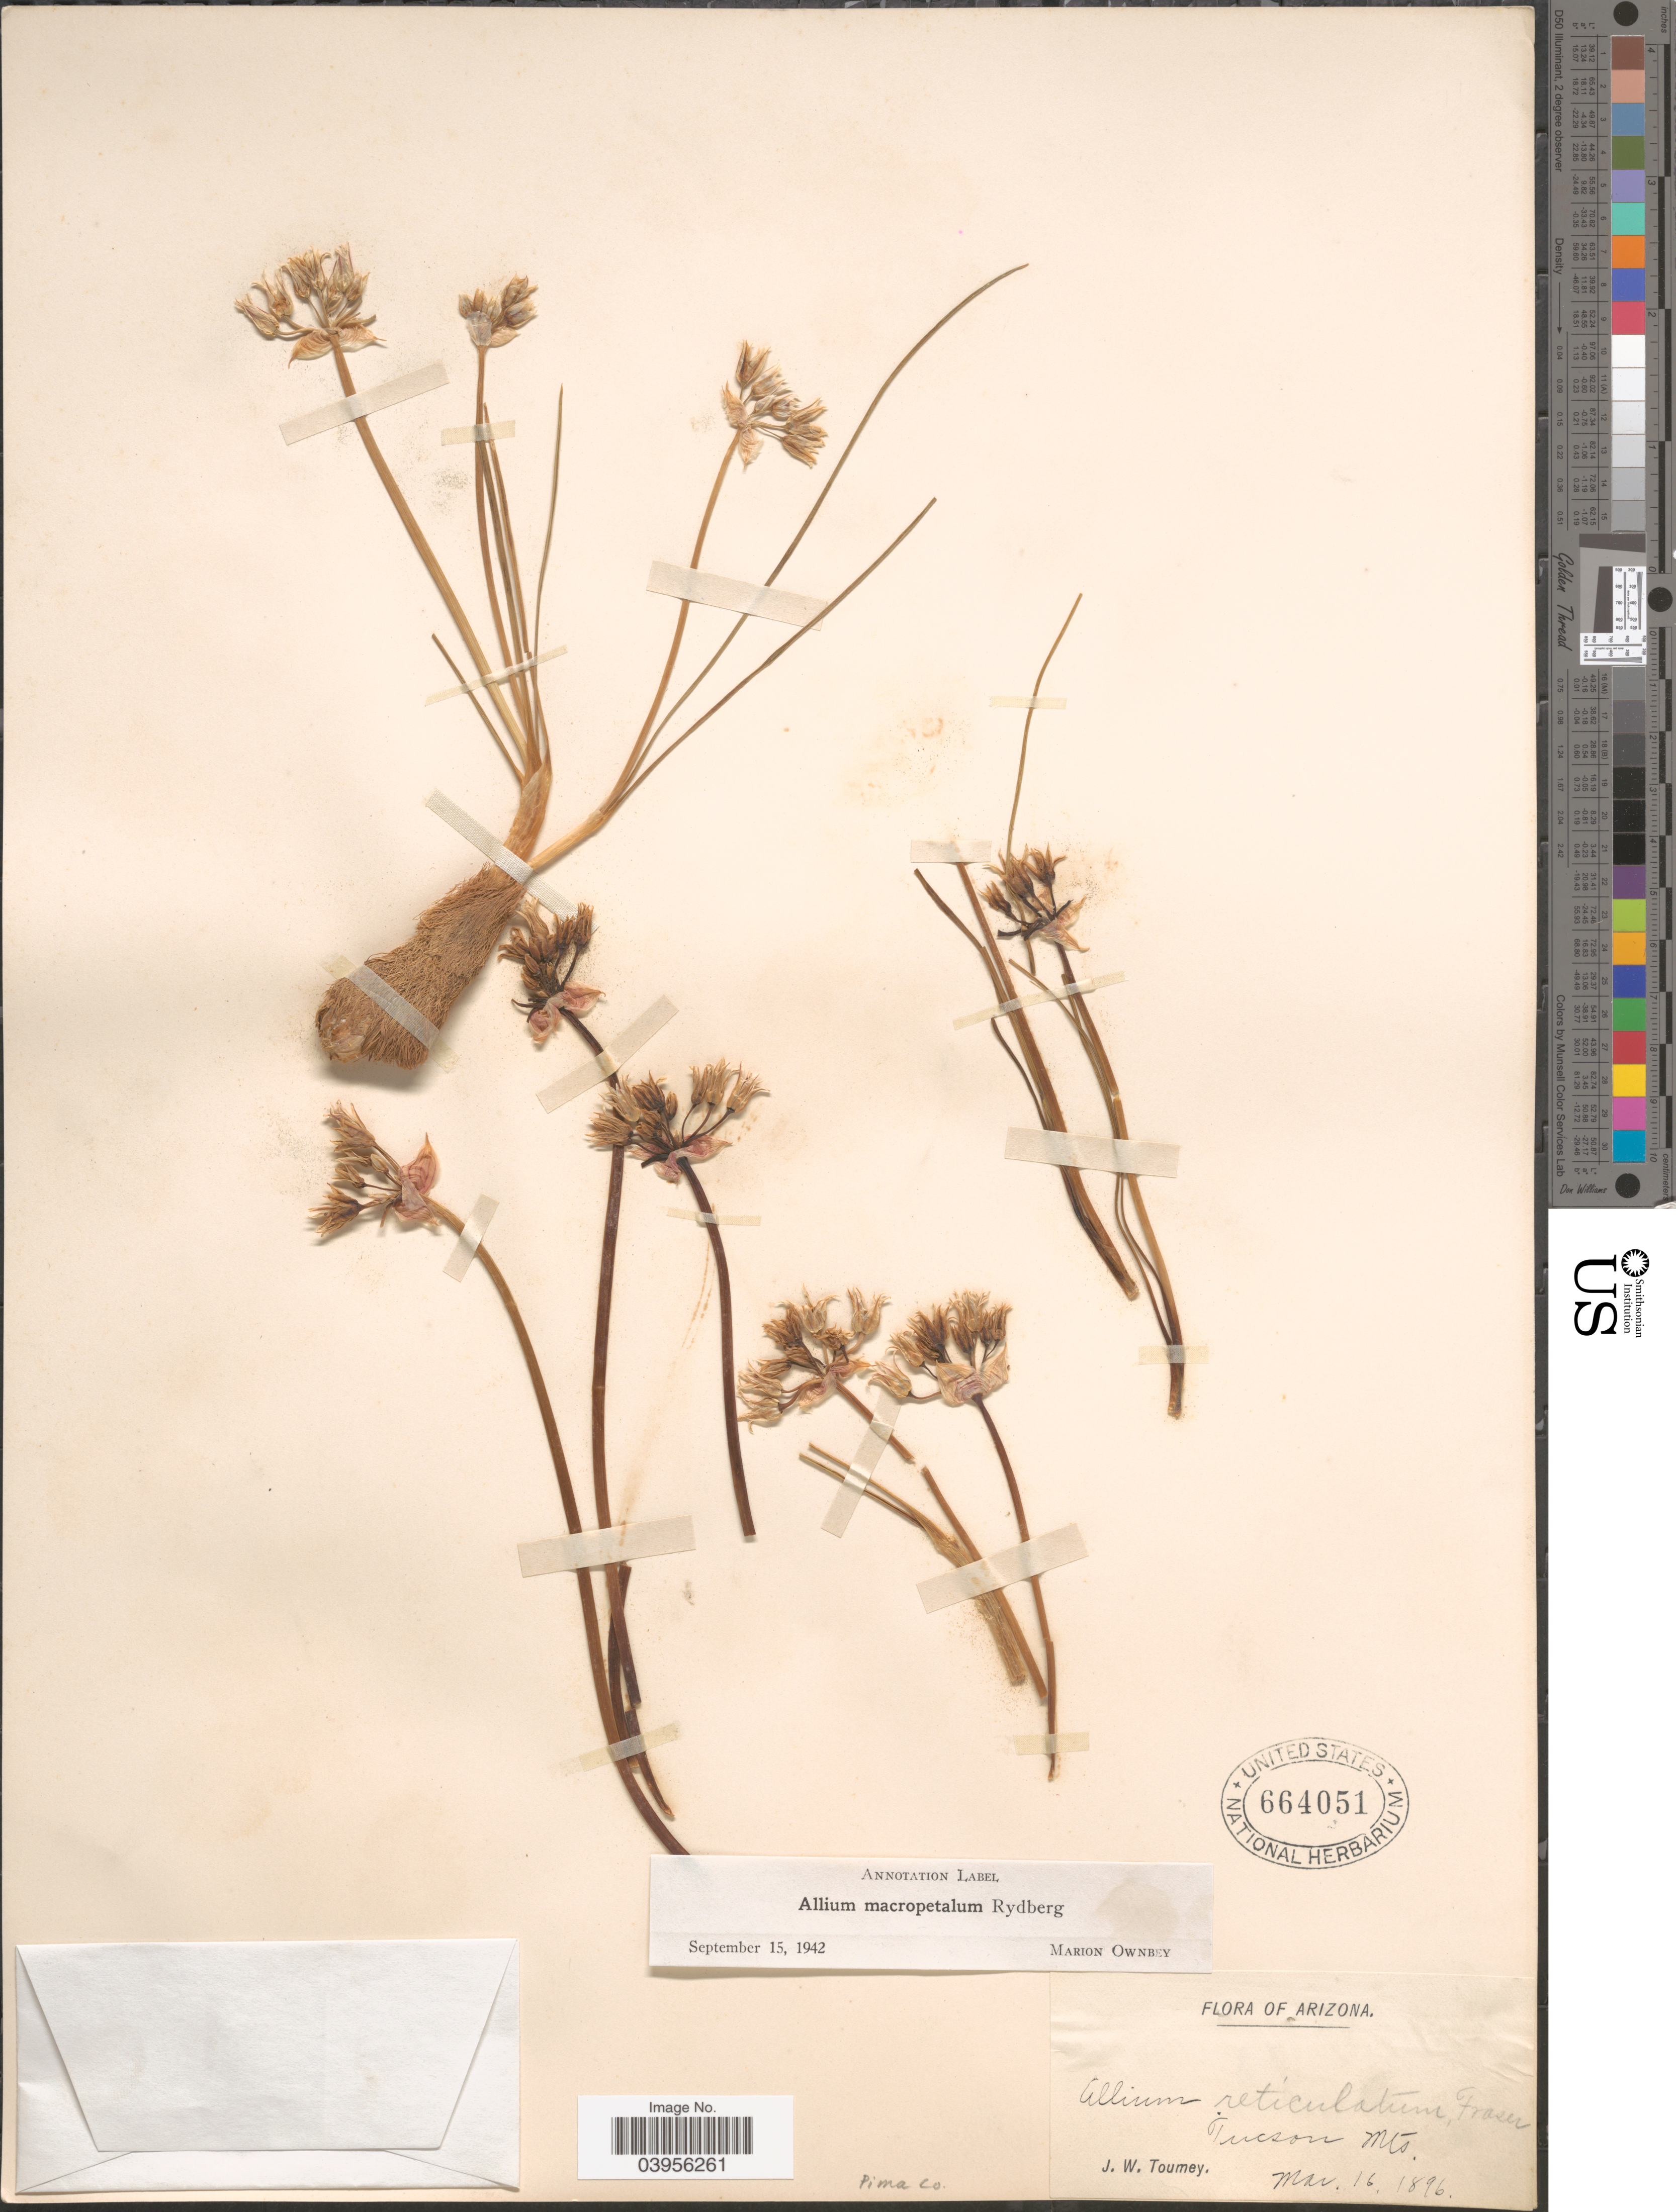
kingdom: Plantae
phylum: Tracheophyta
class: Liliopsida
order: Asparagales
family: Amaryllidaceae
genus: Allium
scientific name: Allium macropetalum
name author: Rydb.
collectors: J. W. Toumey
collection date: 1896-03-16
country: United States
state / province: Arizona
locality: Tucson Mts. Pima Co.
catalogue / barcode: US 664051